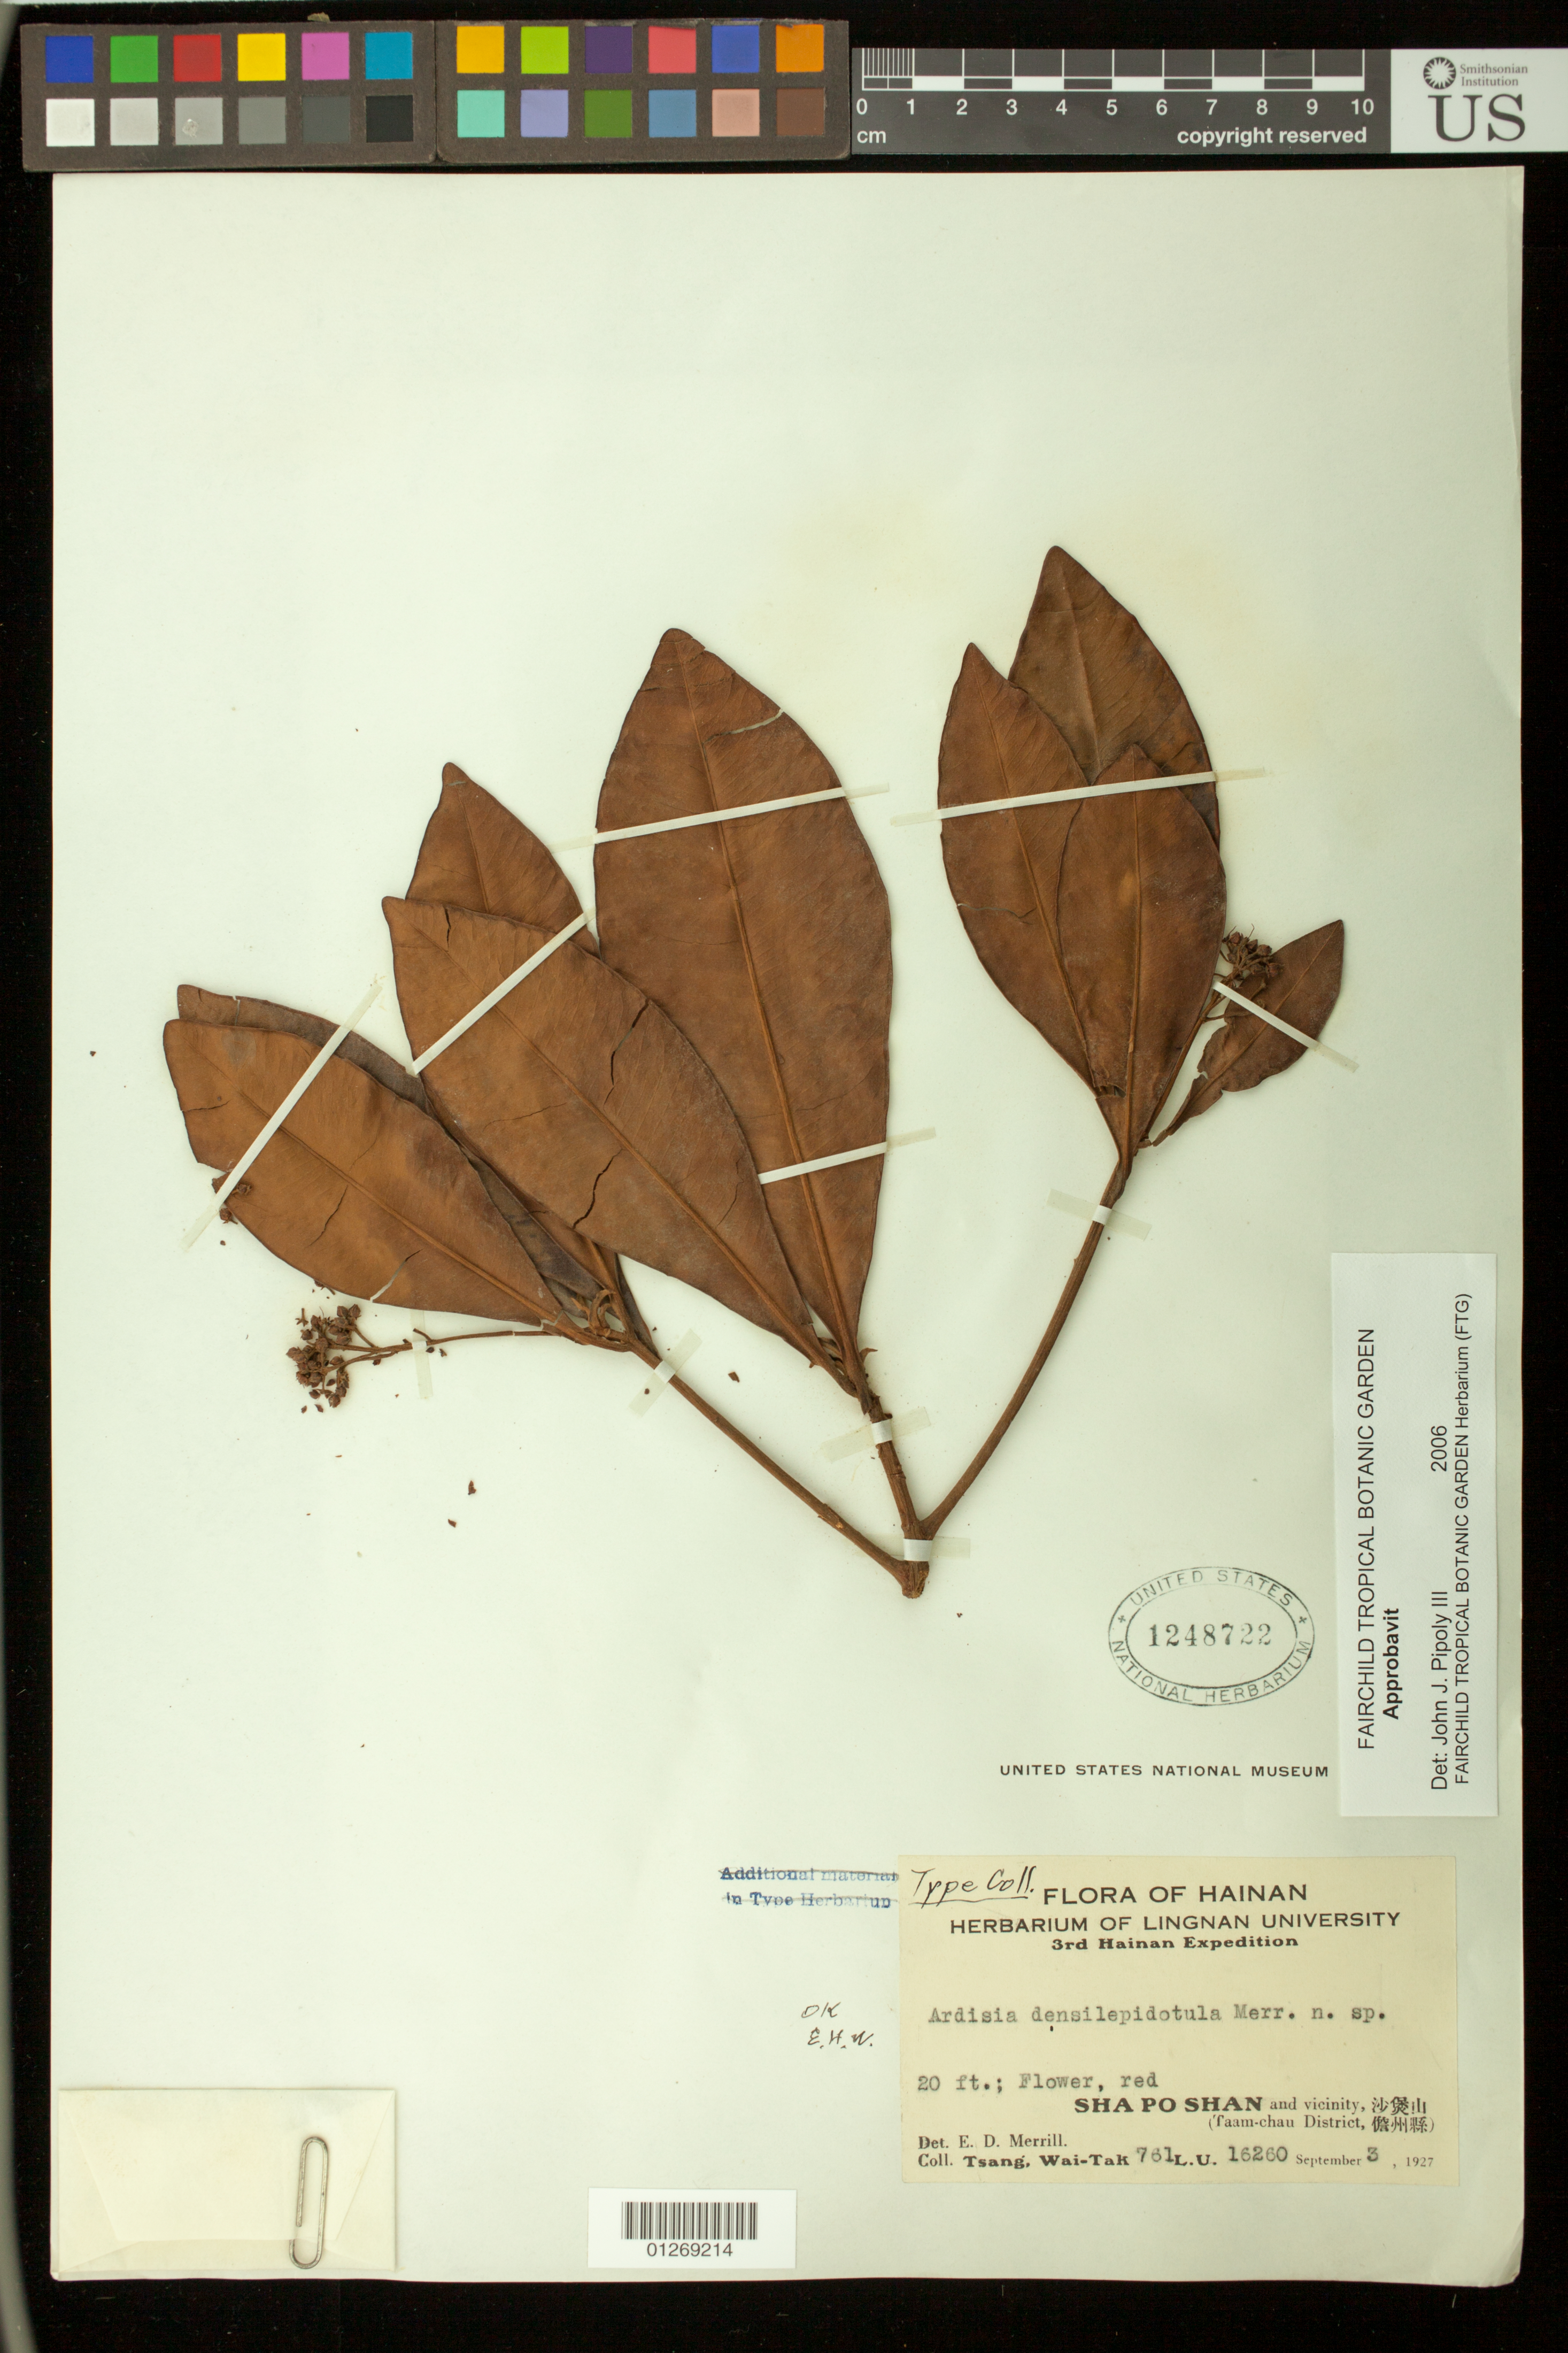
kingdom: Plantae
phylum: Tracheophyta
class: Magnoliopsida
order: Ericales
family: Primulaceae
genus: Ardisia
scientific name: Ardisia densilepidotula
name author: Merr.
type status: Isotype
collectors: W. T. Tsang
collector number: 16260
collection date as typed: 03 Sep 1927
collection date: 1927-09-03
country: China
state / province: Hainan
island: Hainan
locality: Sha Po Shan and vicinity (Taam-chau District)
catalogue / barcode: US 1248722